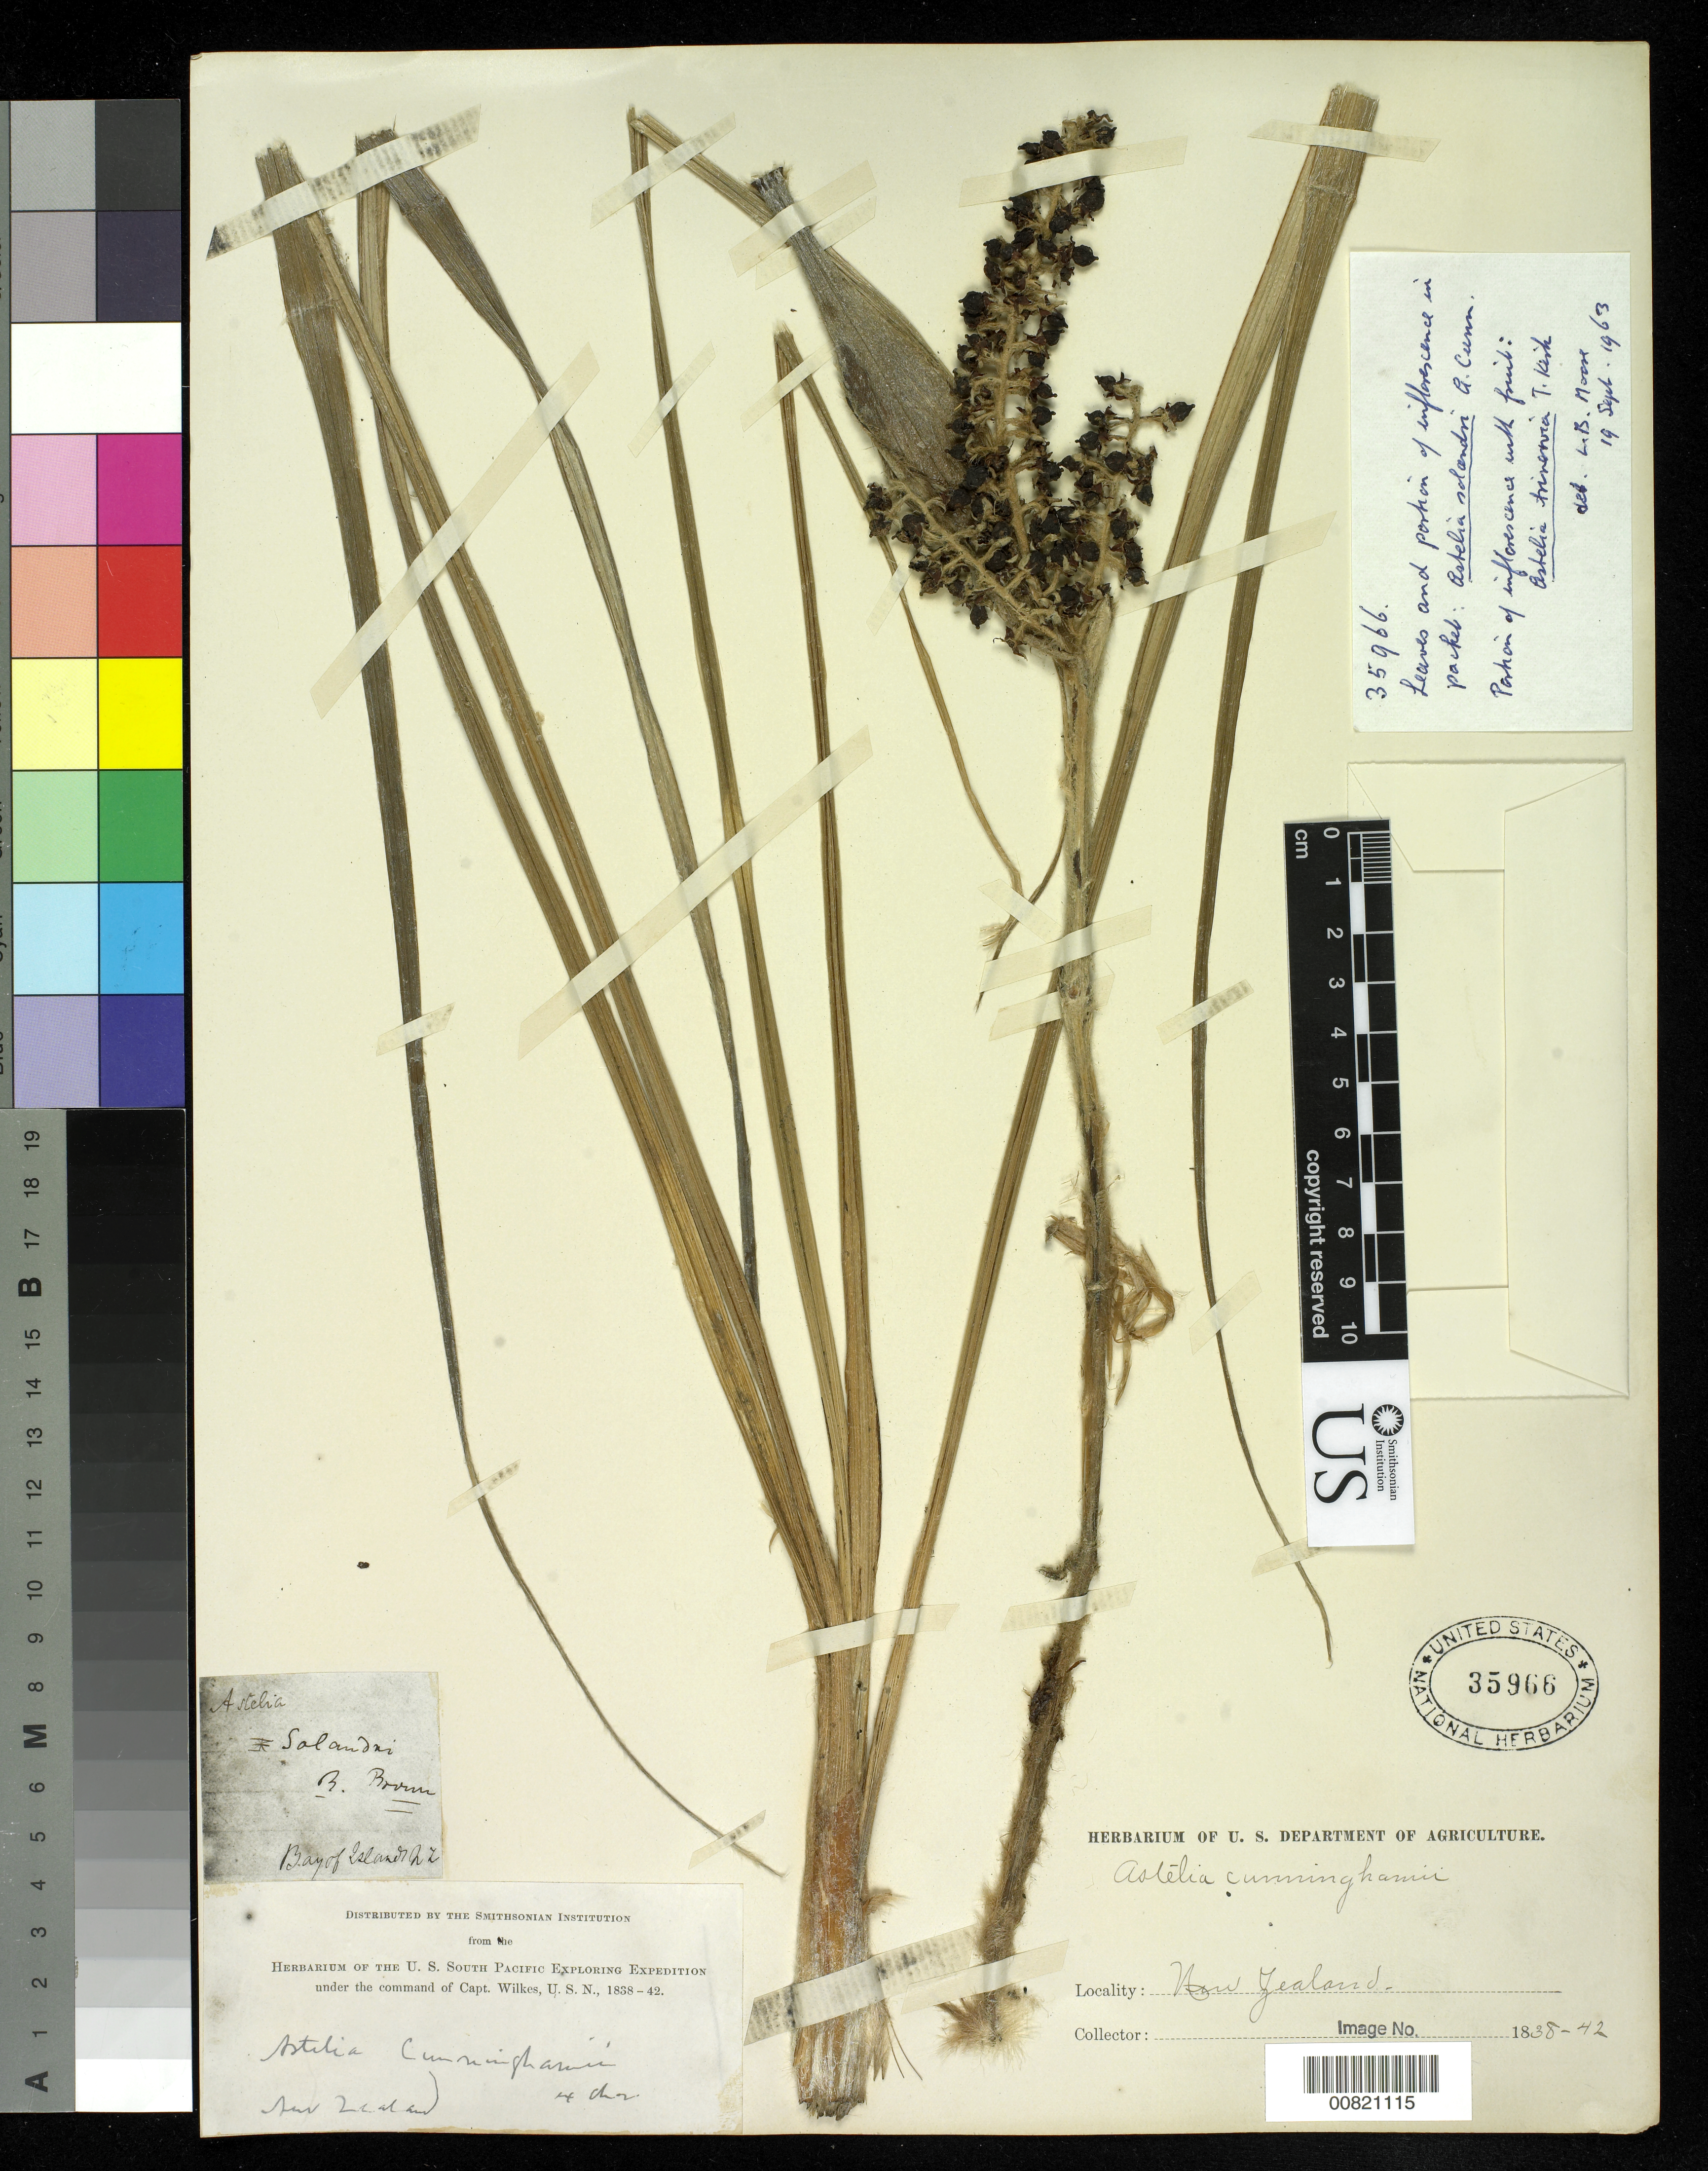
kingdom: Plantae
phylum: Tracheophyta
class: Liliopsida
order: Asparagales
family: Asteliaceae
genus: Astelia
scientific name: Astelia cunninghamii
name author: Hook. f.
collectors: Wilkes Explor. Exped.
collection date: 1838/1842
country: New Zealand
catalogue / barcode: US 35966